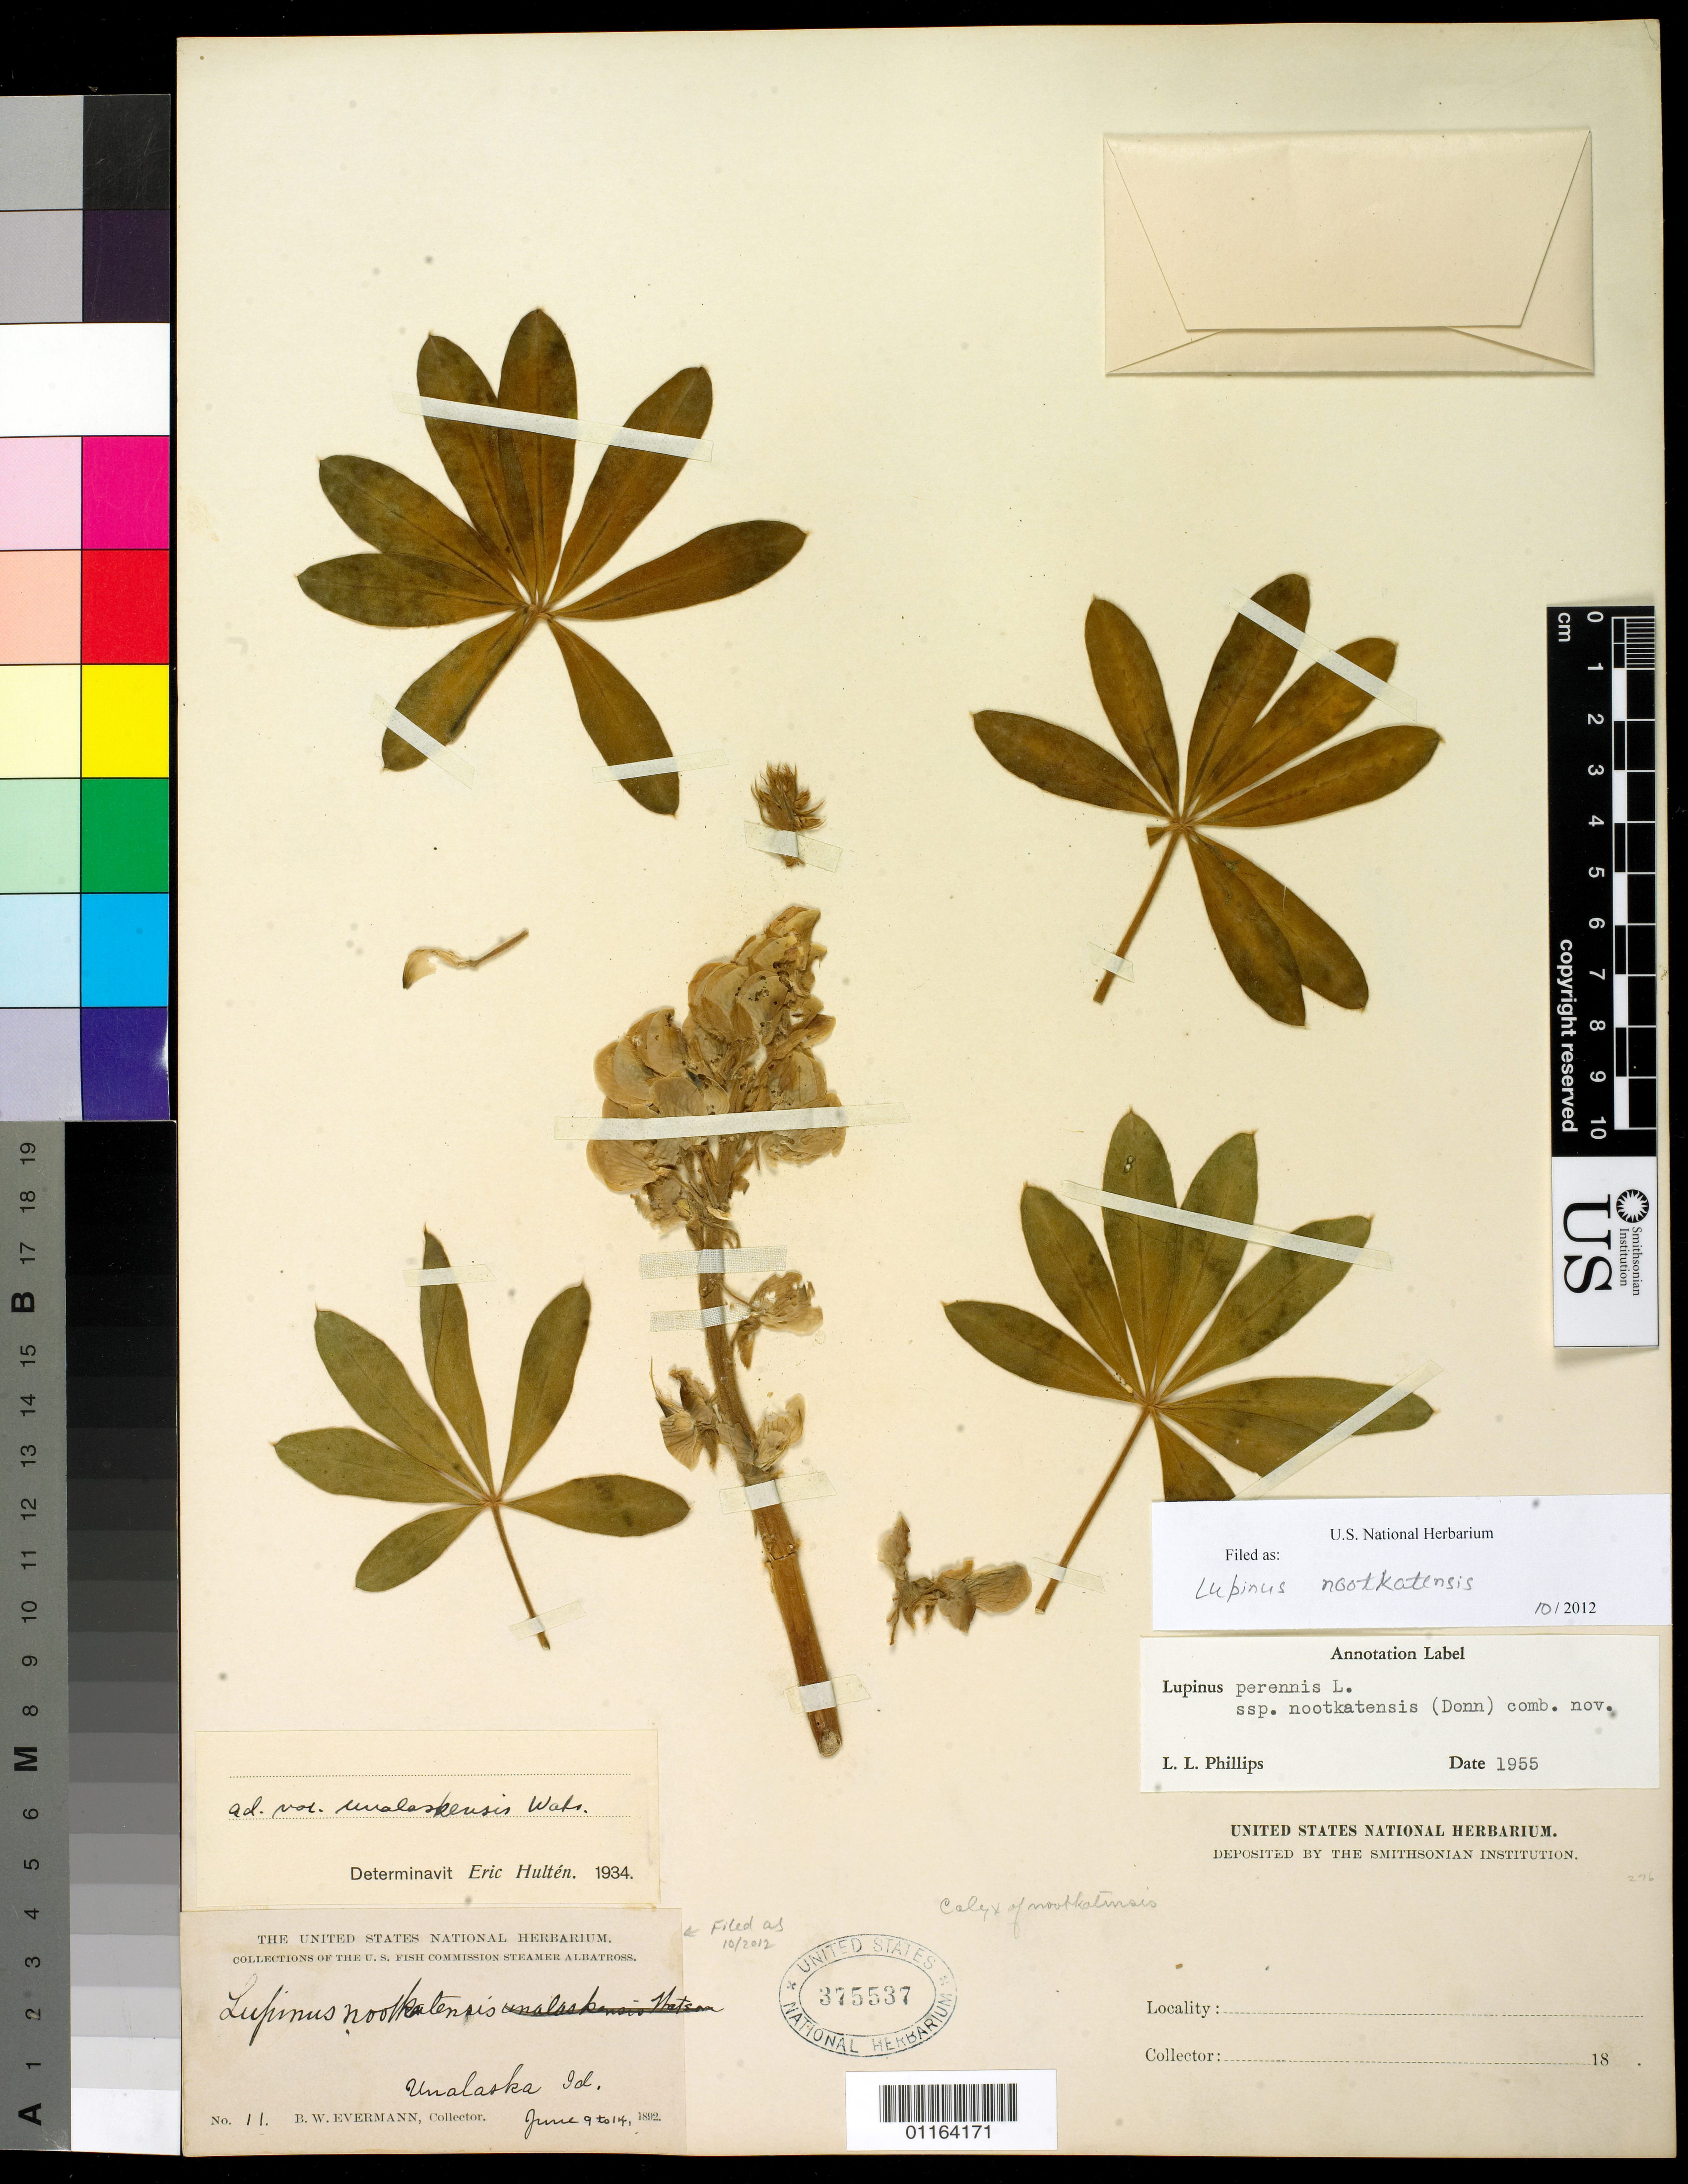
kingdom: Plantae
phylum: Tracheophyta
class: Magnoliopsida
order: Fabales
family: Fabaceae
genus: Lupinus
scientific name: Lupinus nootkatensis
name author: Donn ex Sims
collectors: B. W. Evermann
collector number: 11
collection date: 1892-06-09/1892-06-14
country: United States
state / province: Alaska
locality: Unalaska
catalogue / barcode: US 375537